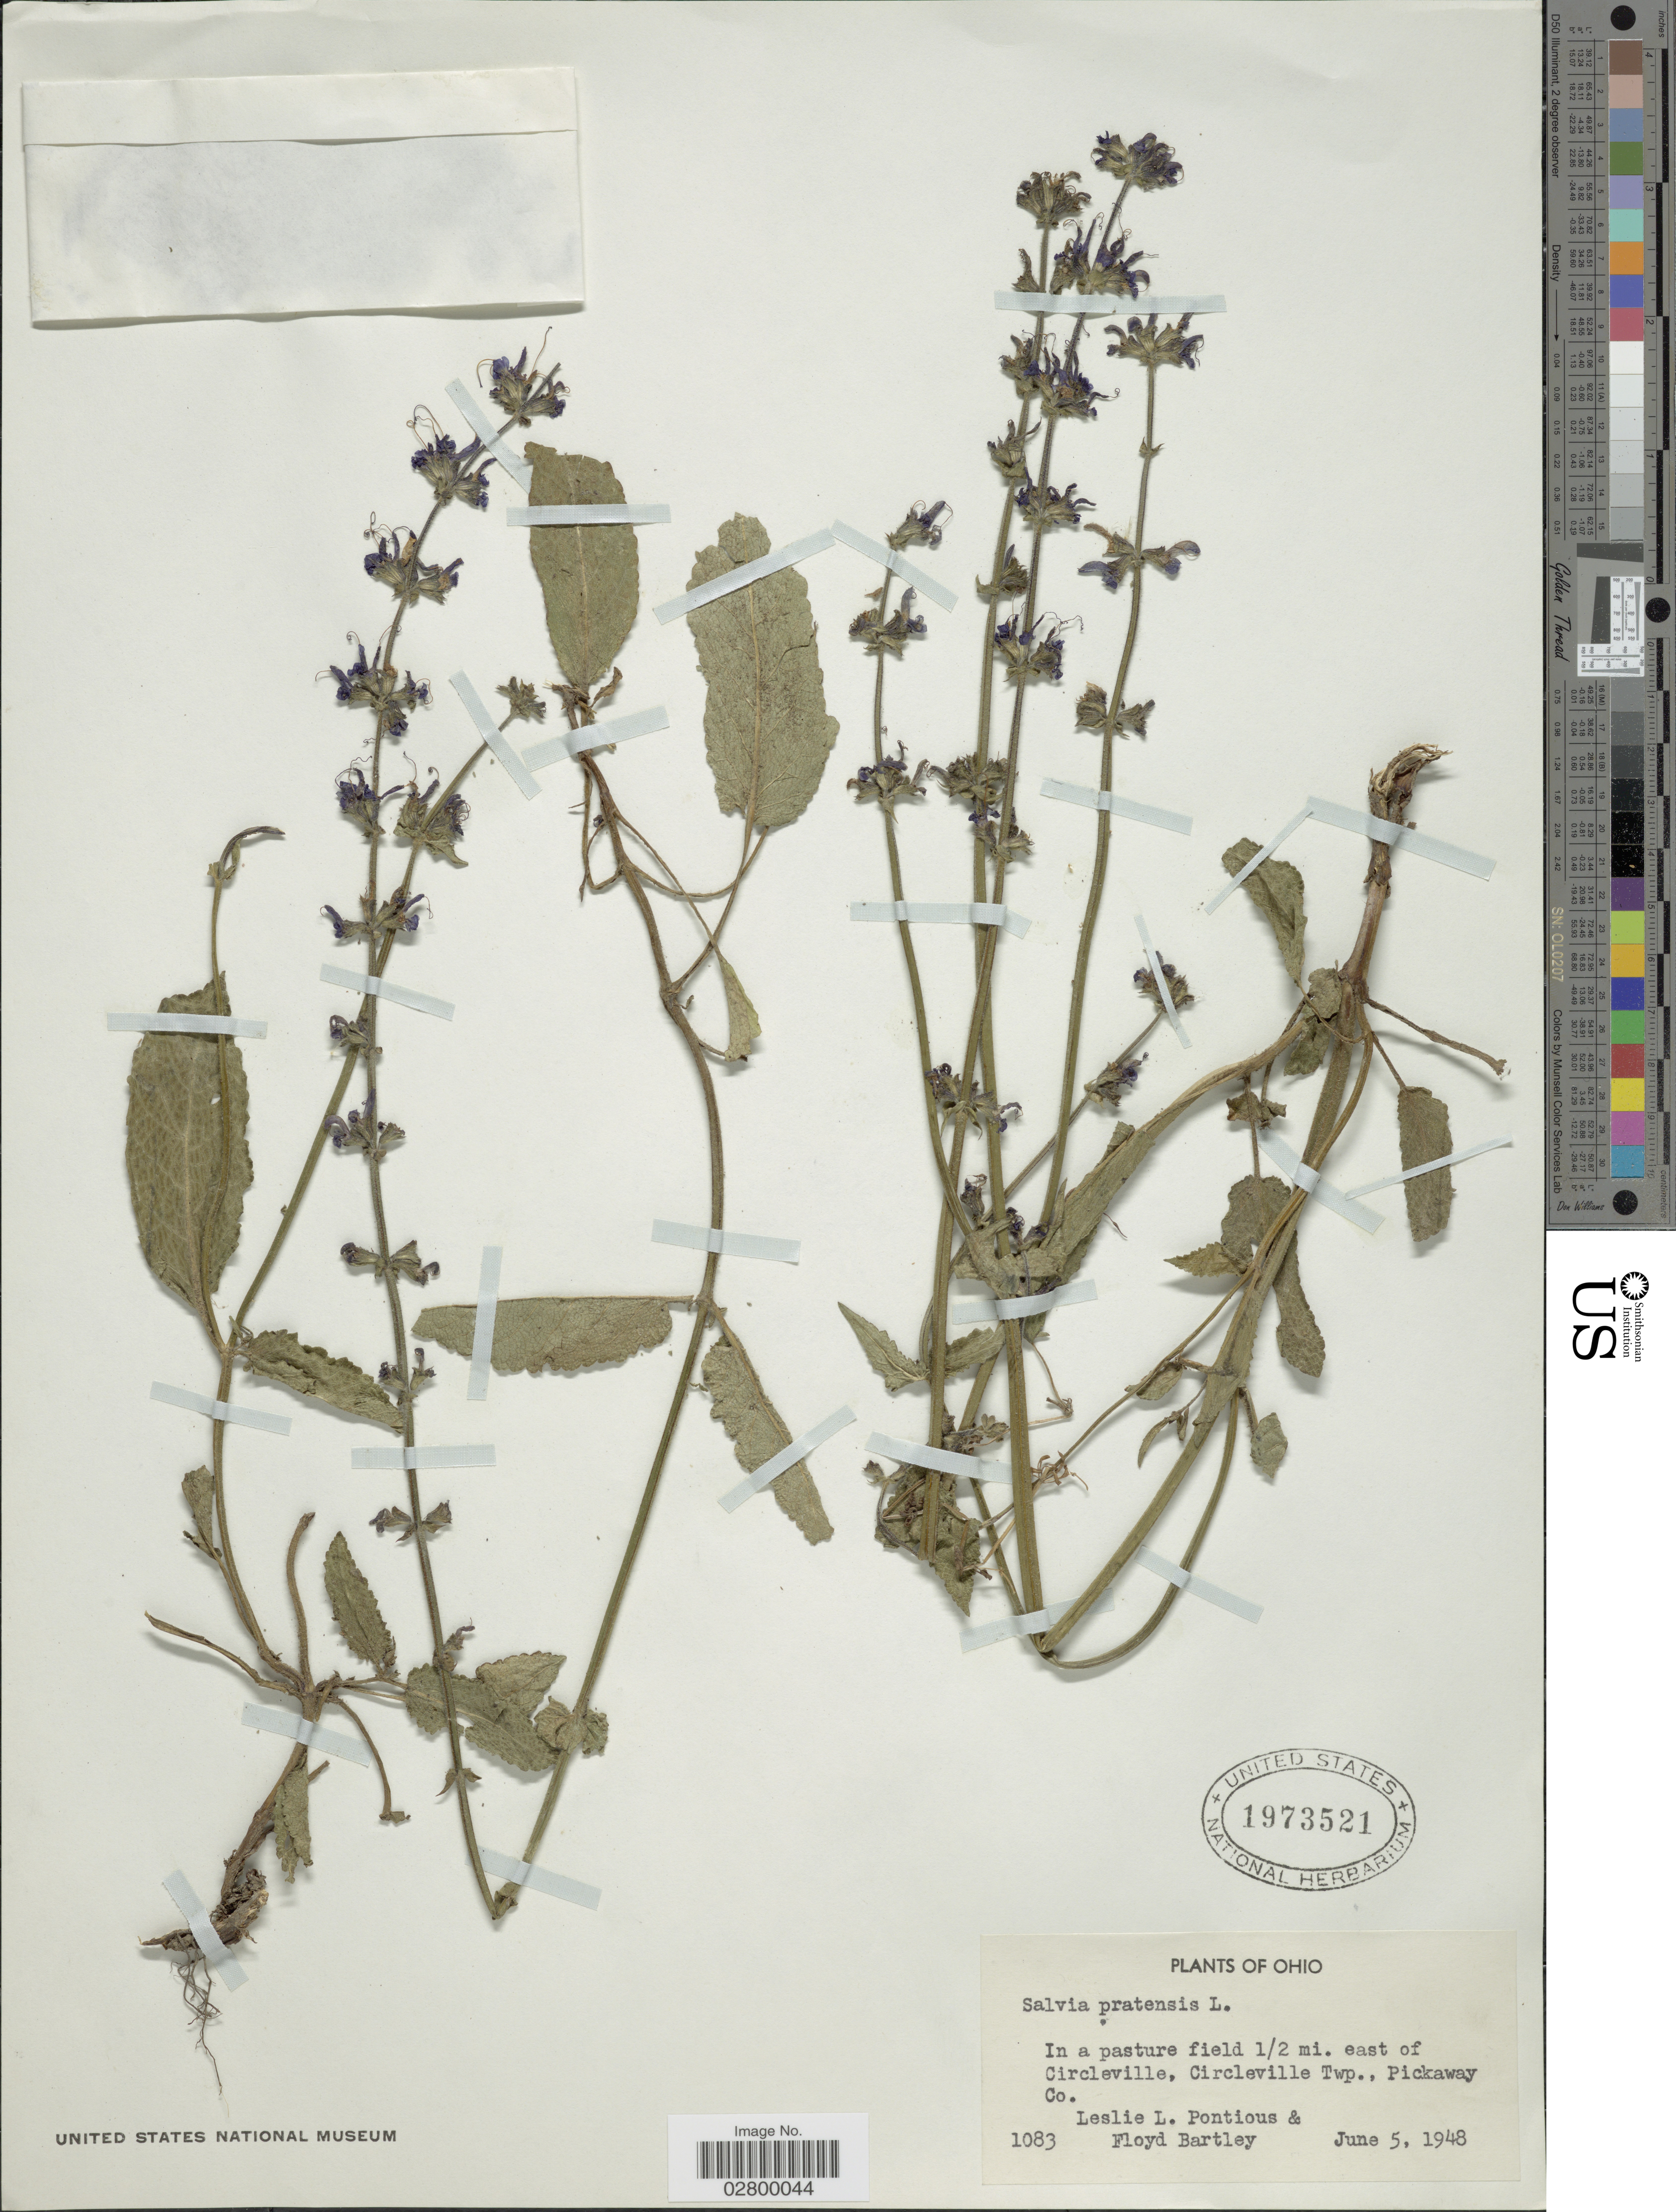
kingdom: Plantae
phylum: Tracheophyta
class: Magnoliopsida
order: Lamiales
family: Lamiaceae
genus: Salvia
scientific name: Salvia pratensis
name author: L.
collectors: L. L. Pontious & F. Bartley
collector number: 1083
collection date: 1948-06-05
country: United States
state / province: Ohio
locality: In pasture field 1/2 mi. east of Circleville, Circleville Twp., Pickaway Co.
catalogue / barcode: US 1973521